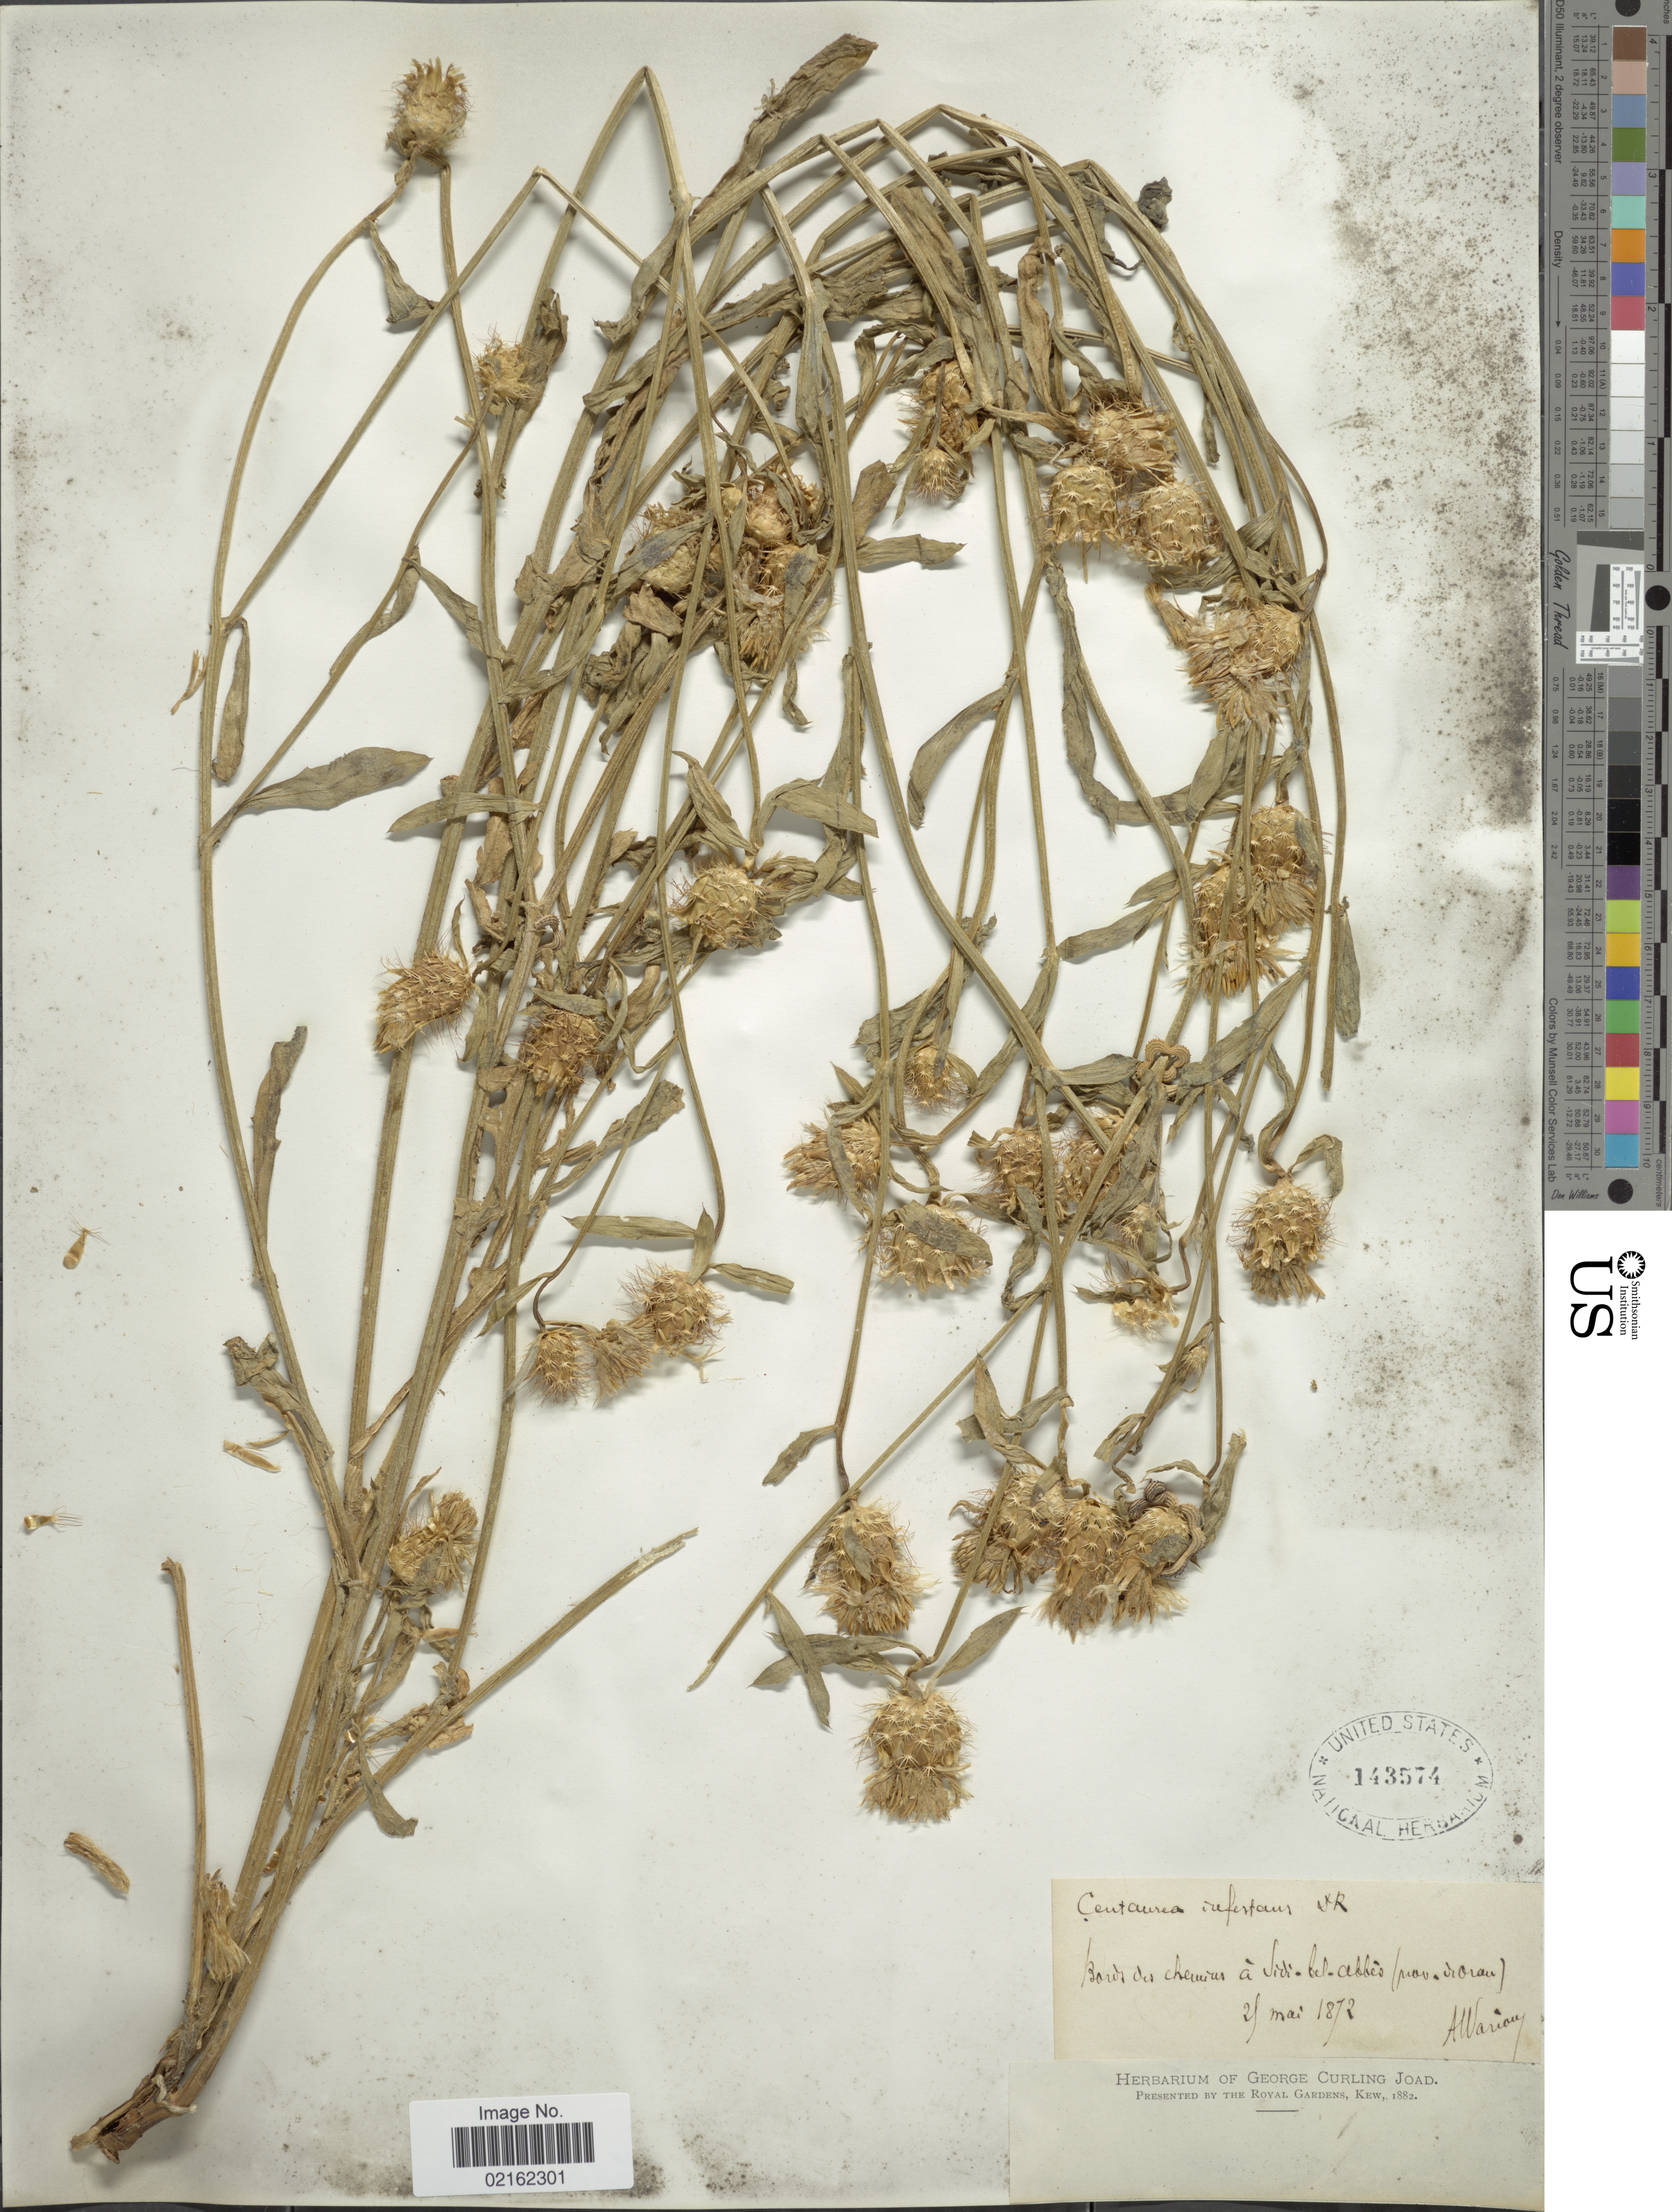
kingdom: Plantae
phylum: Tracheophyta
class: Magnoliopsida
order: Asterales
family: Asteraceae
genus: Centaurea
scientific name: Centaurea infestans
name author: Durieu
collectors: A. Warion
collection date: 1872-05-29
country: Algeria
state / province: Oran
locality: Bords des champs a Sidi-bel-Abbes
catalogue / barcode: US 143574